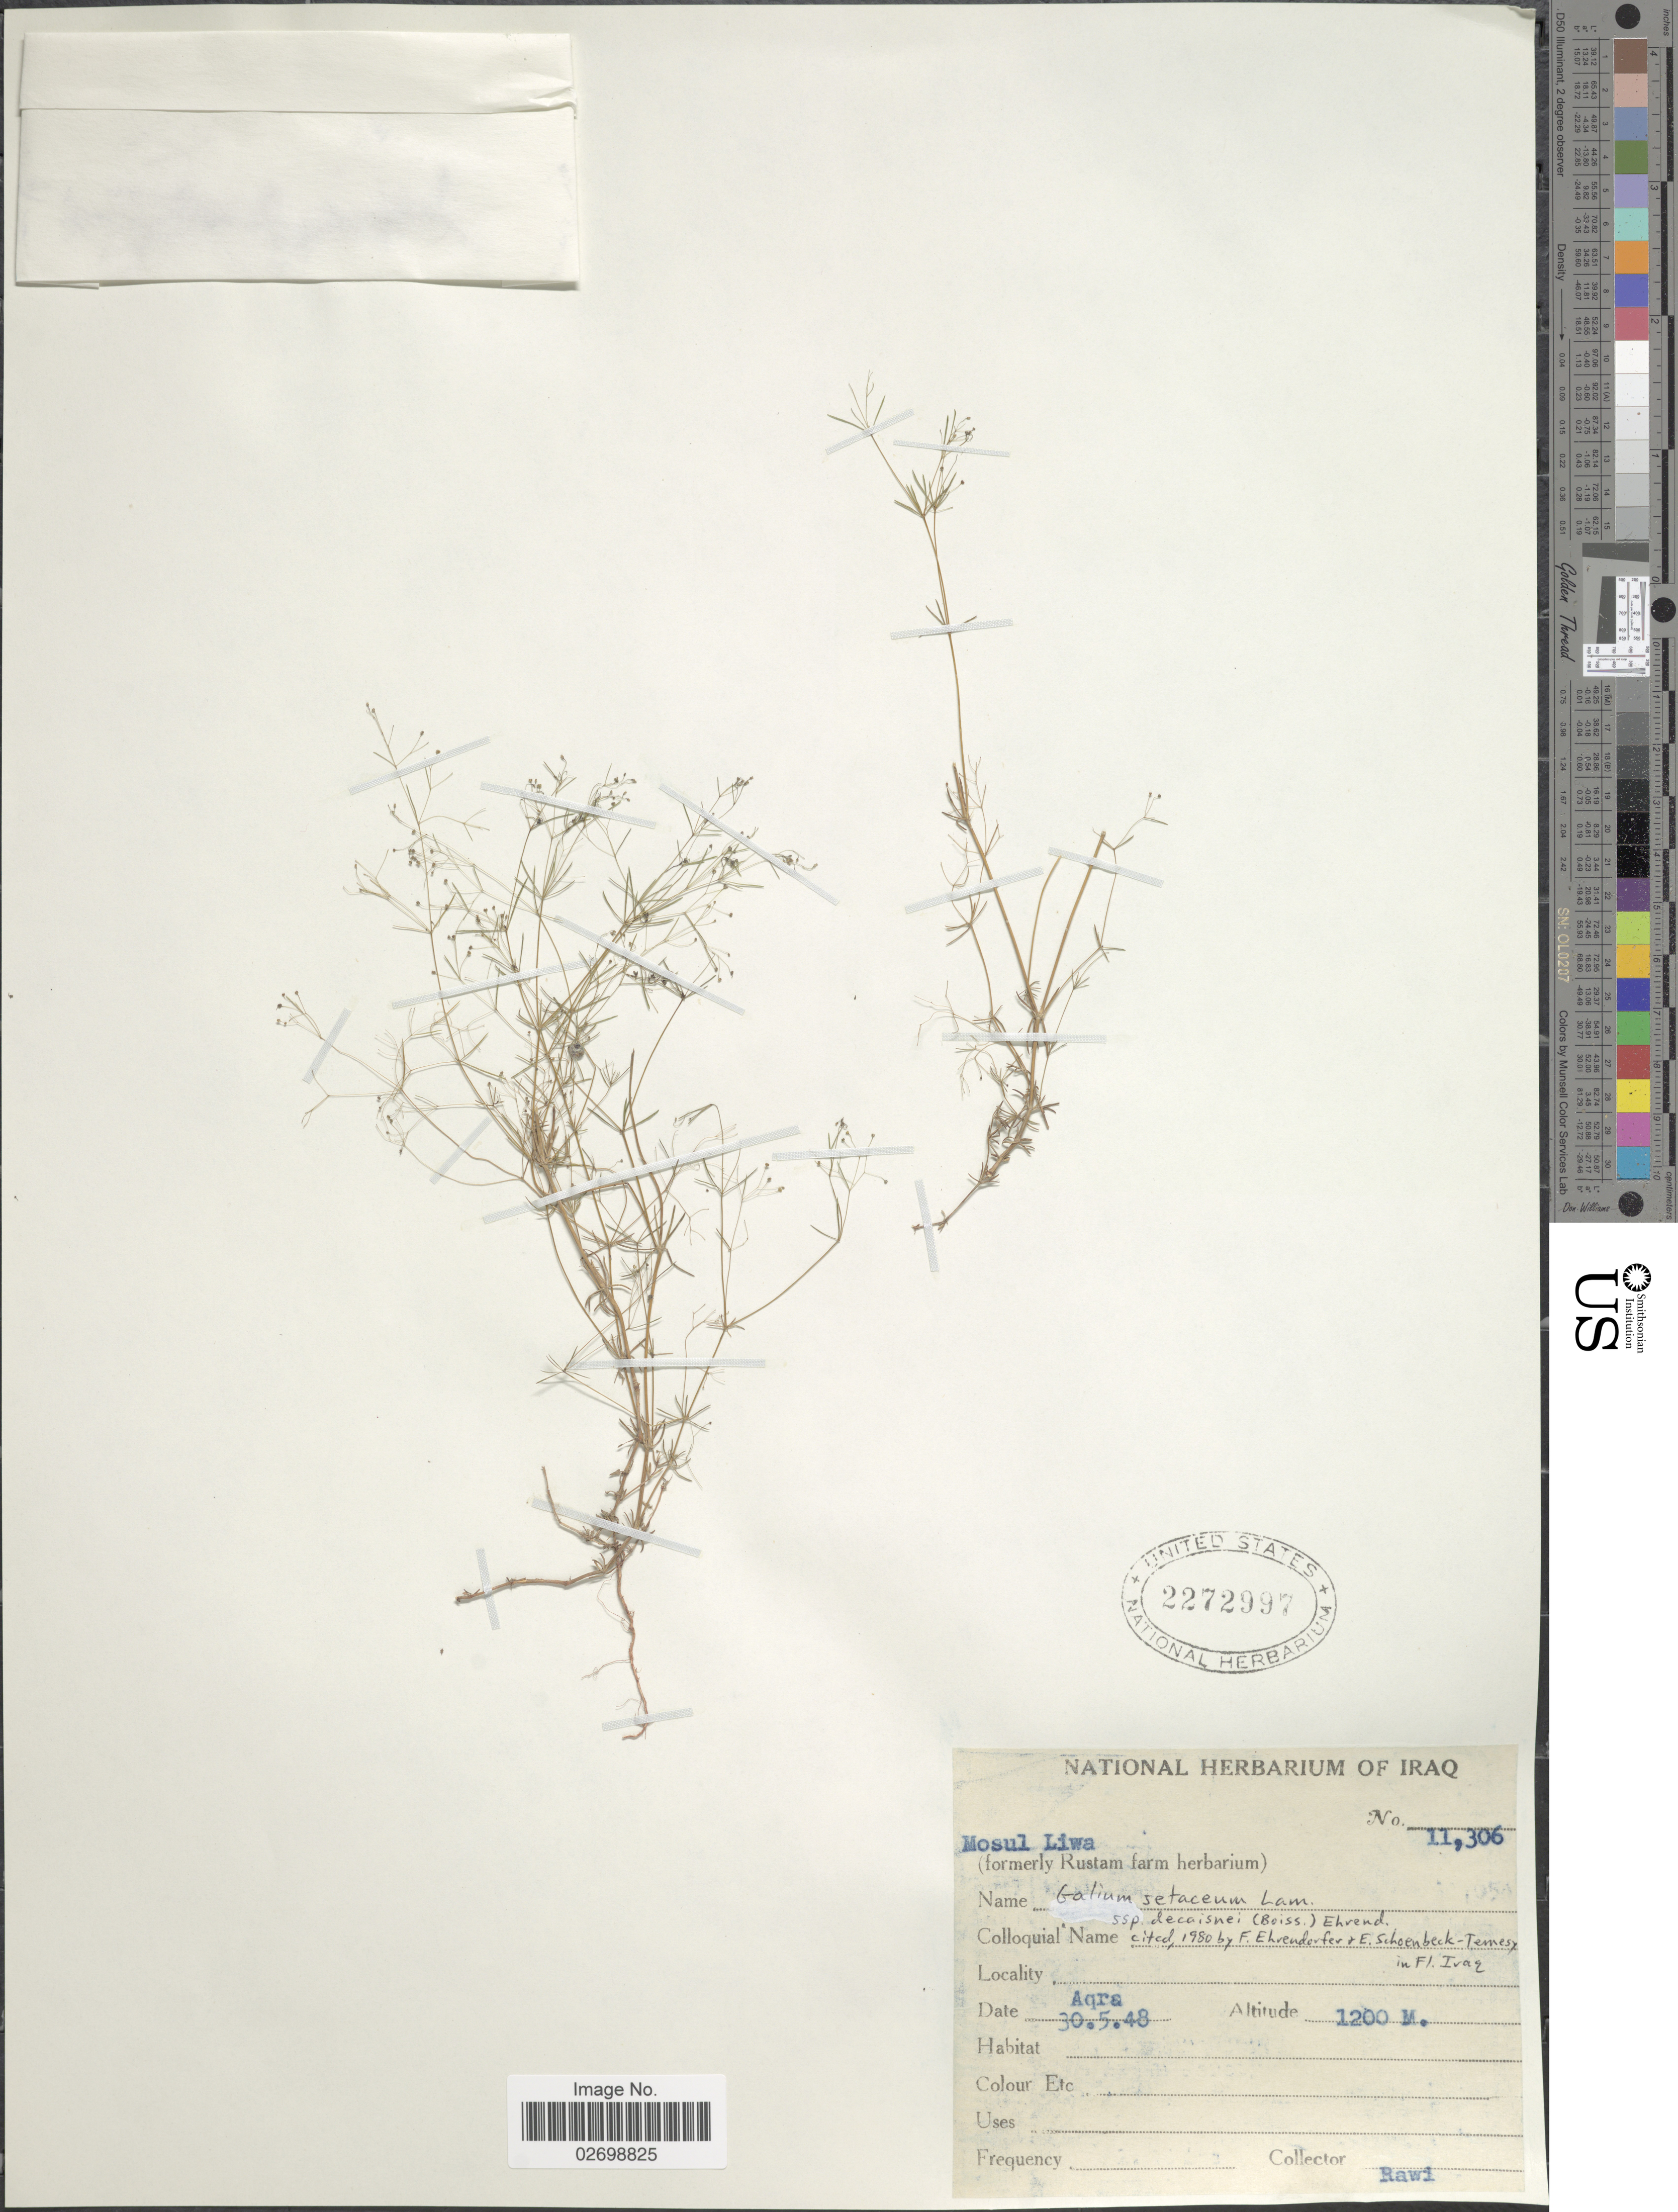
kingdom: Plantae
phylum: Tracheophyta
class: Magnoliopsida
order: Gentianales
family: Rubiaceae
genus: Galium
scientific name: Galium setaceum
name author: Lam.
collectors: -. Rawi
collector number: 11306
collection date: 1948-05-30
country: Iraq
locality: Aqra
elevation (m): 1200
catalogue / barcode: US 2272997